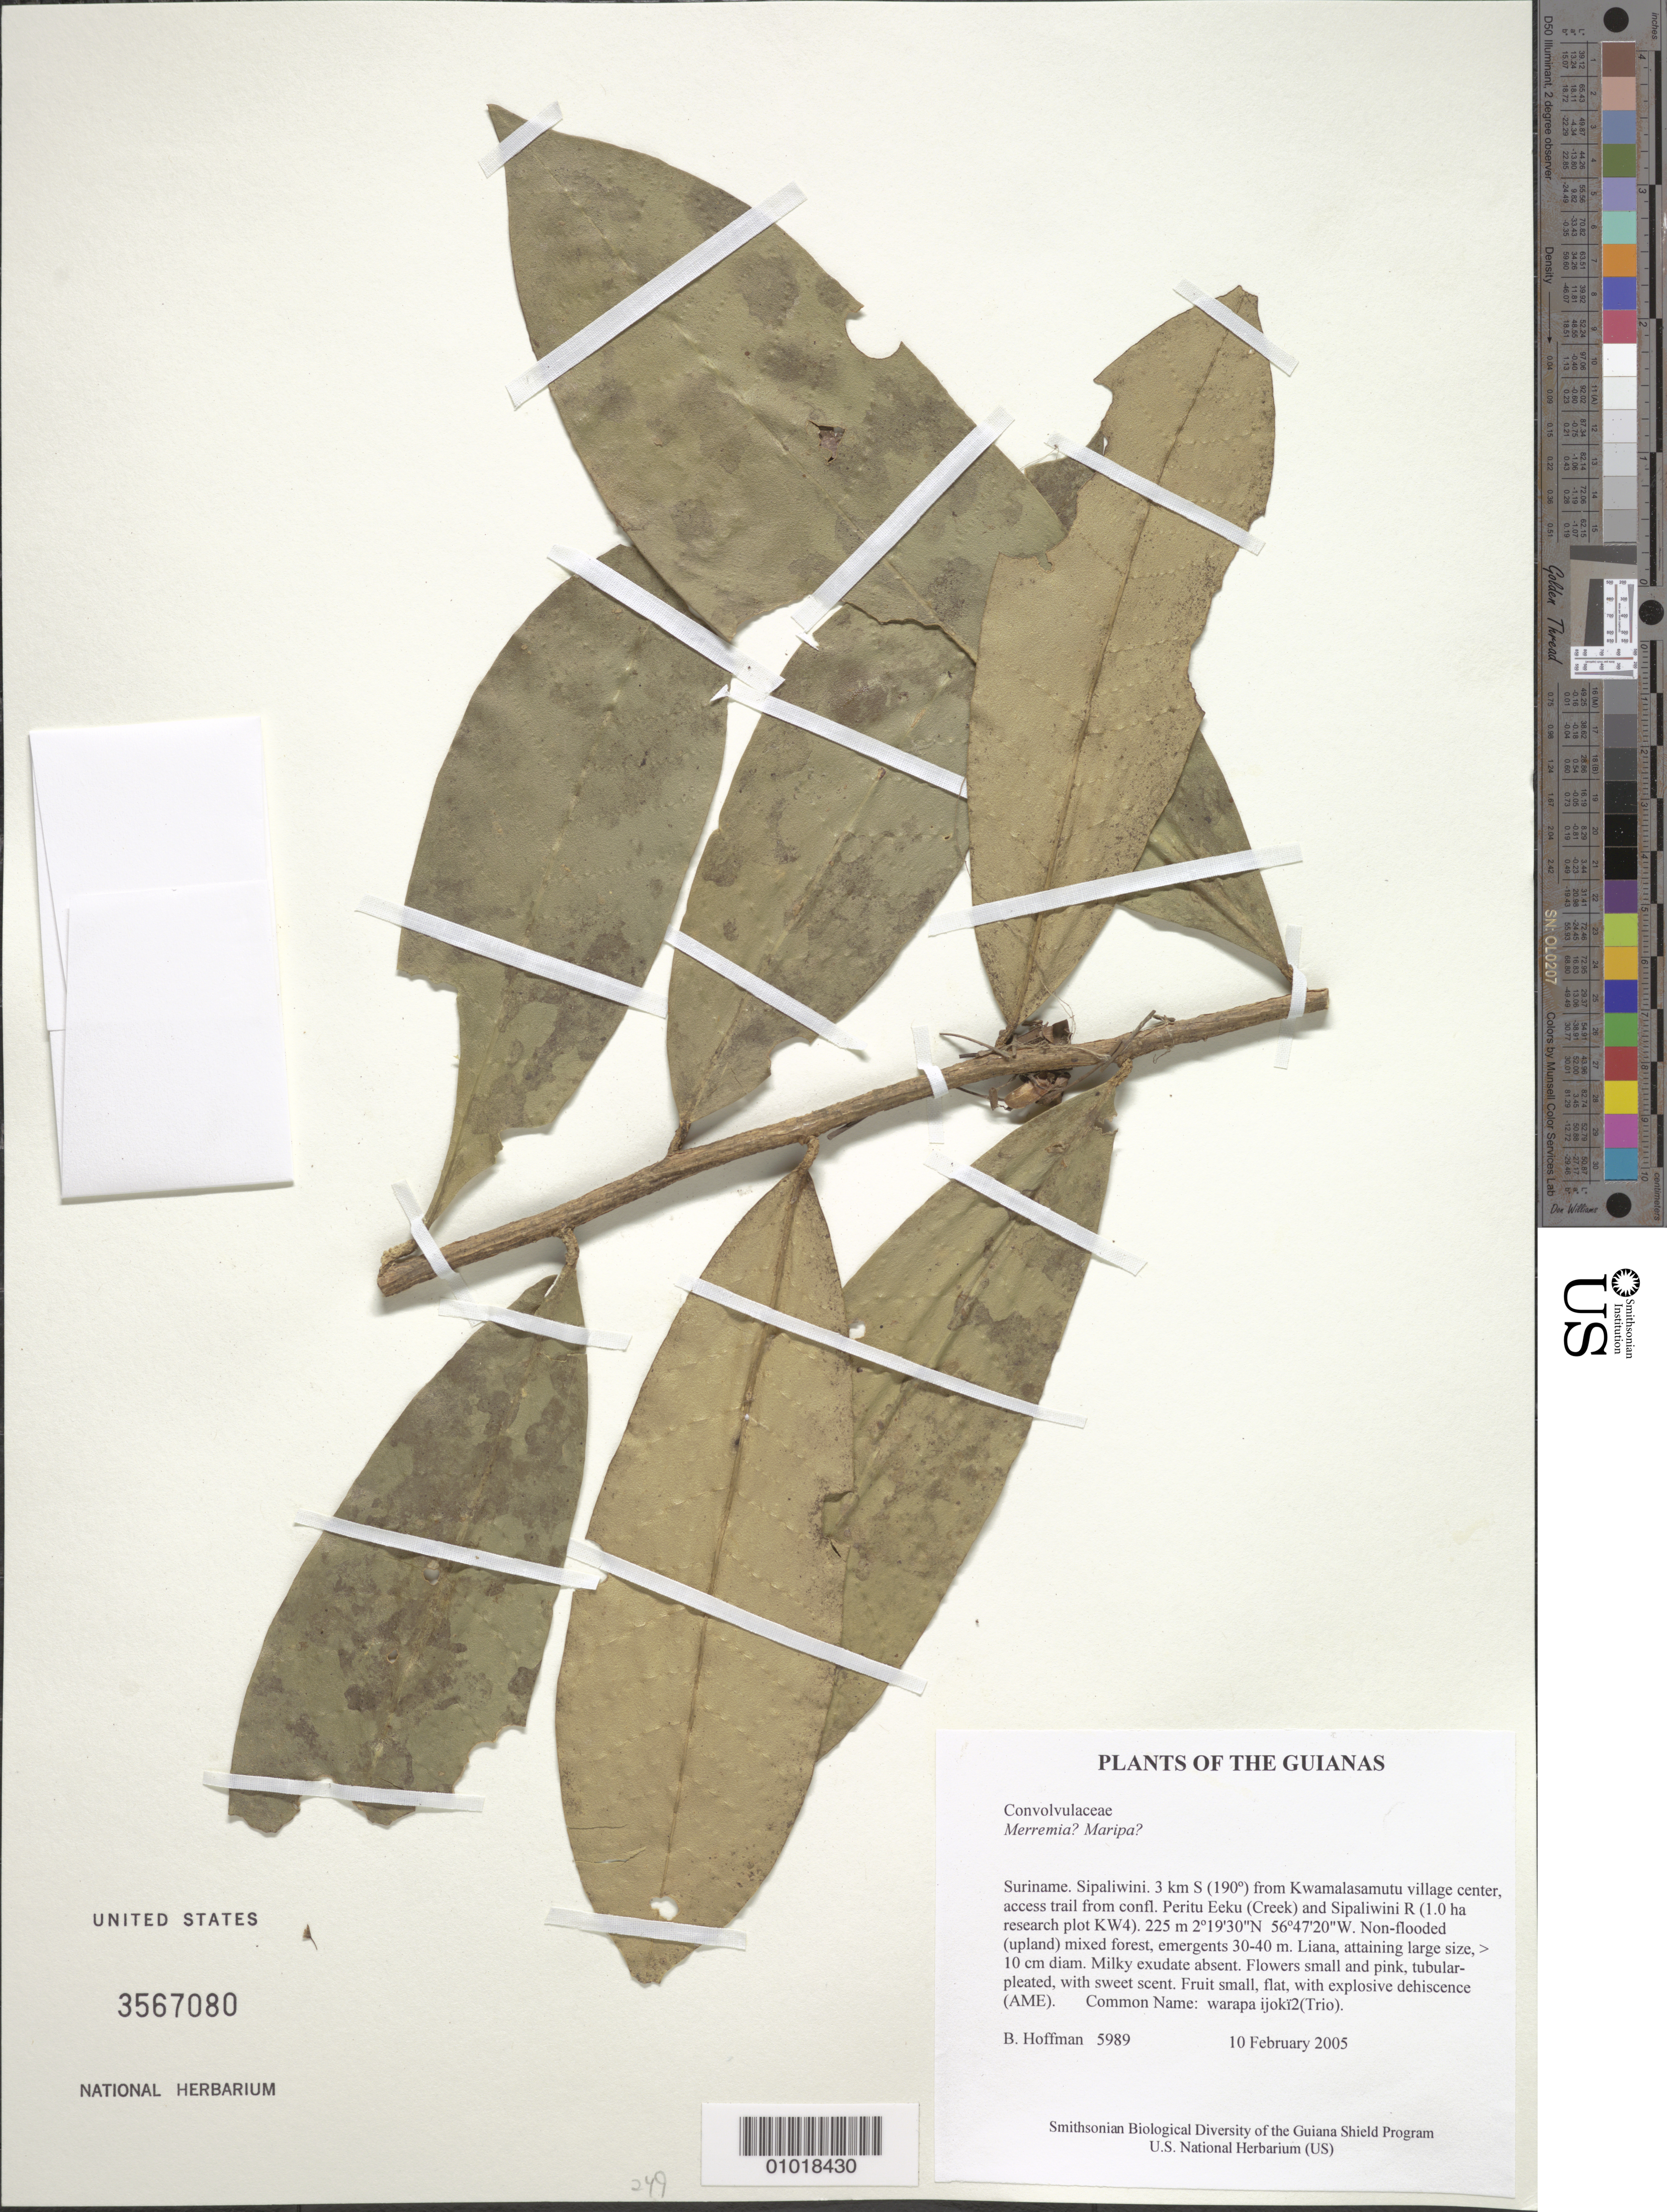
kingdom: Plantae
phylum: Tracheophyta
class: Magnoliopsida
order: Solanales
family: Convolvulaceae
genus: Maripa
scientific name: Maripa sp.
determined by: Staples, G. W.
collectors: B. Hoffman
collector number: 5989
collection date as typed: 10 February 2005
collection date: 2005-02-10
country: Suriname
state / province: Sipaliwini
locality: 3 km S (190º) from Kwamalasamutu village center, access trail from confl. Peritu Eeku (Creek) and Sipaliwini R (1.0 ha research plot KW4)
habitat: Non-flooded (upland) mixed forest, emergents 30-40 m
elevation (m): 225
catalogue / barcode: US 3567080